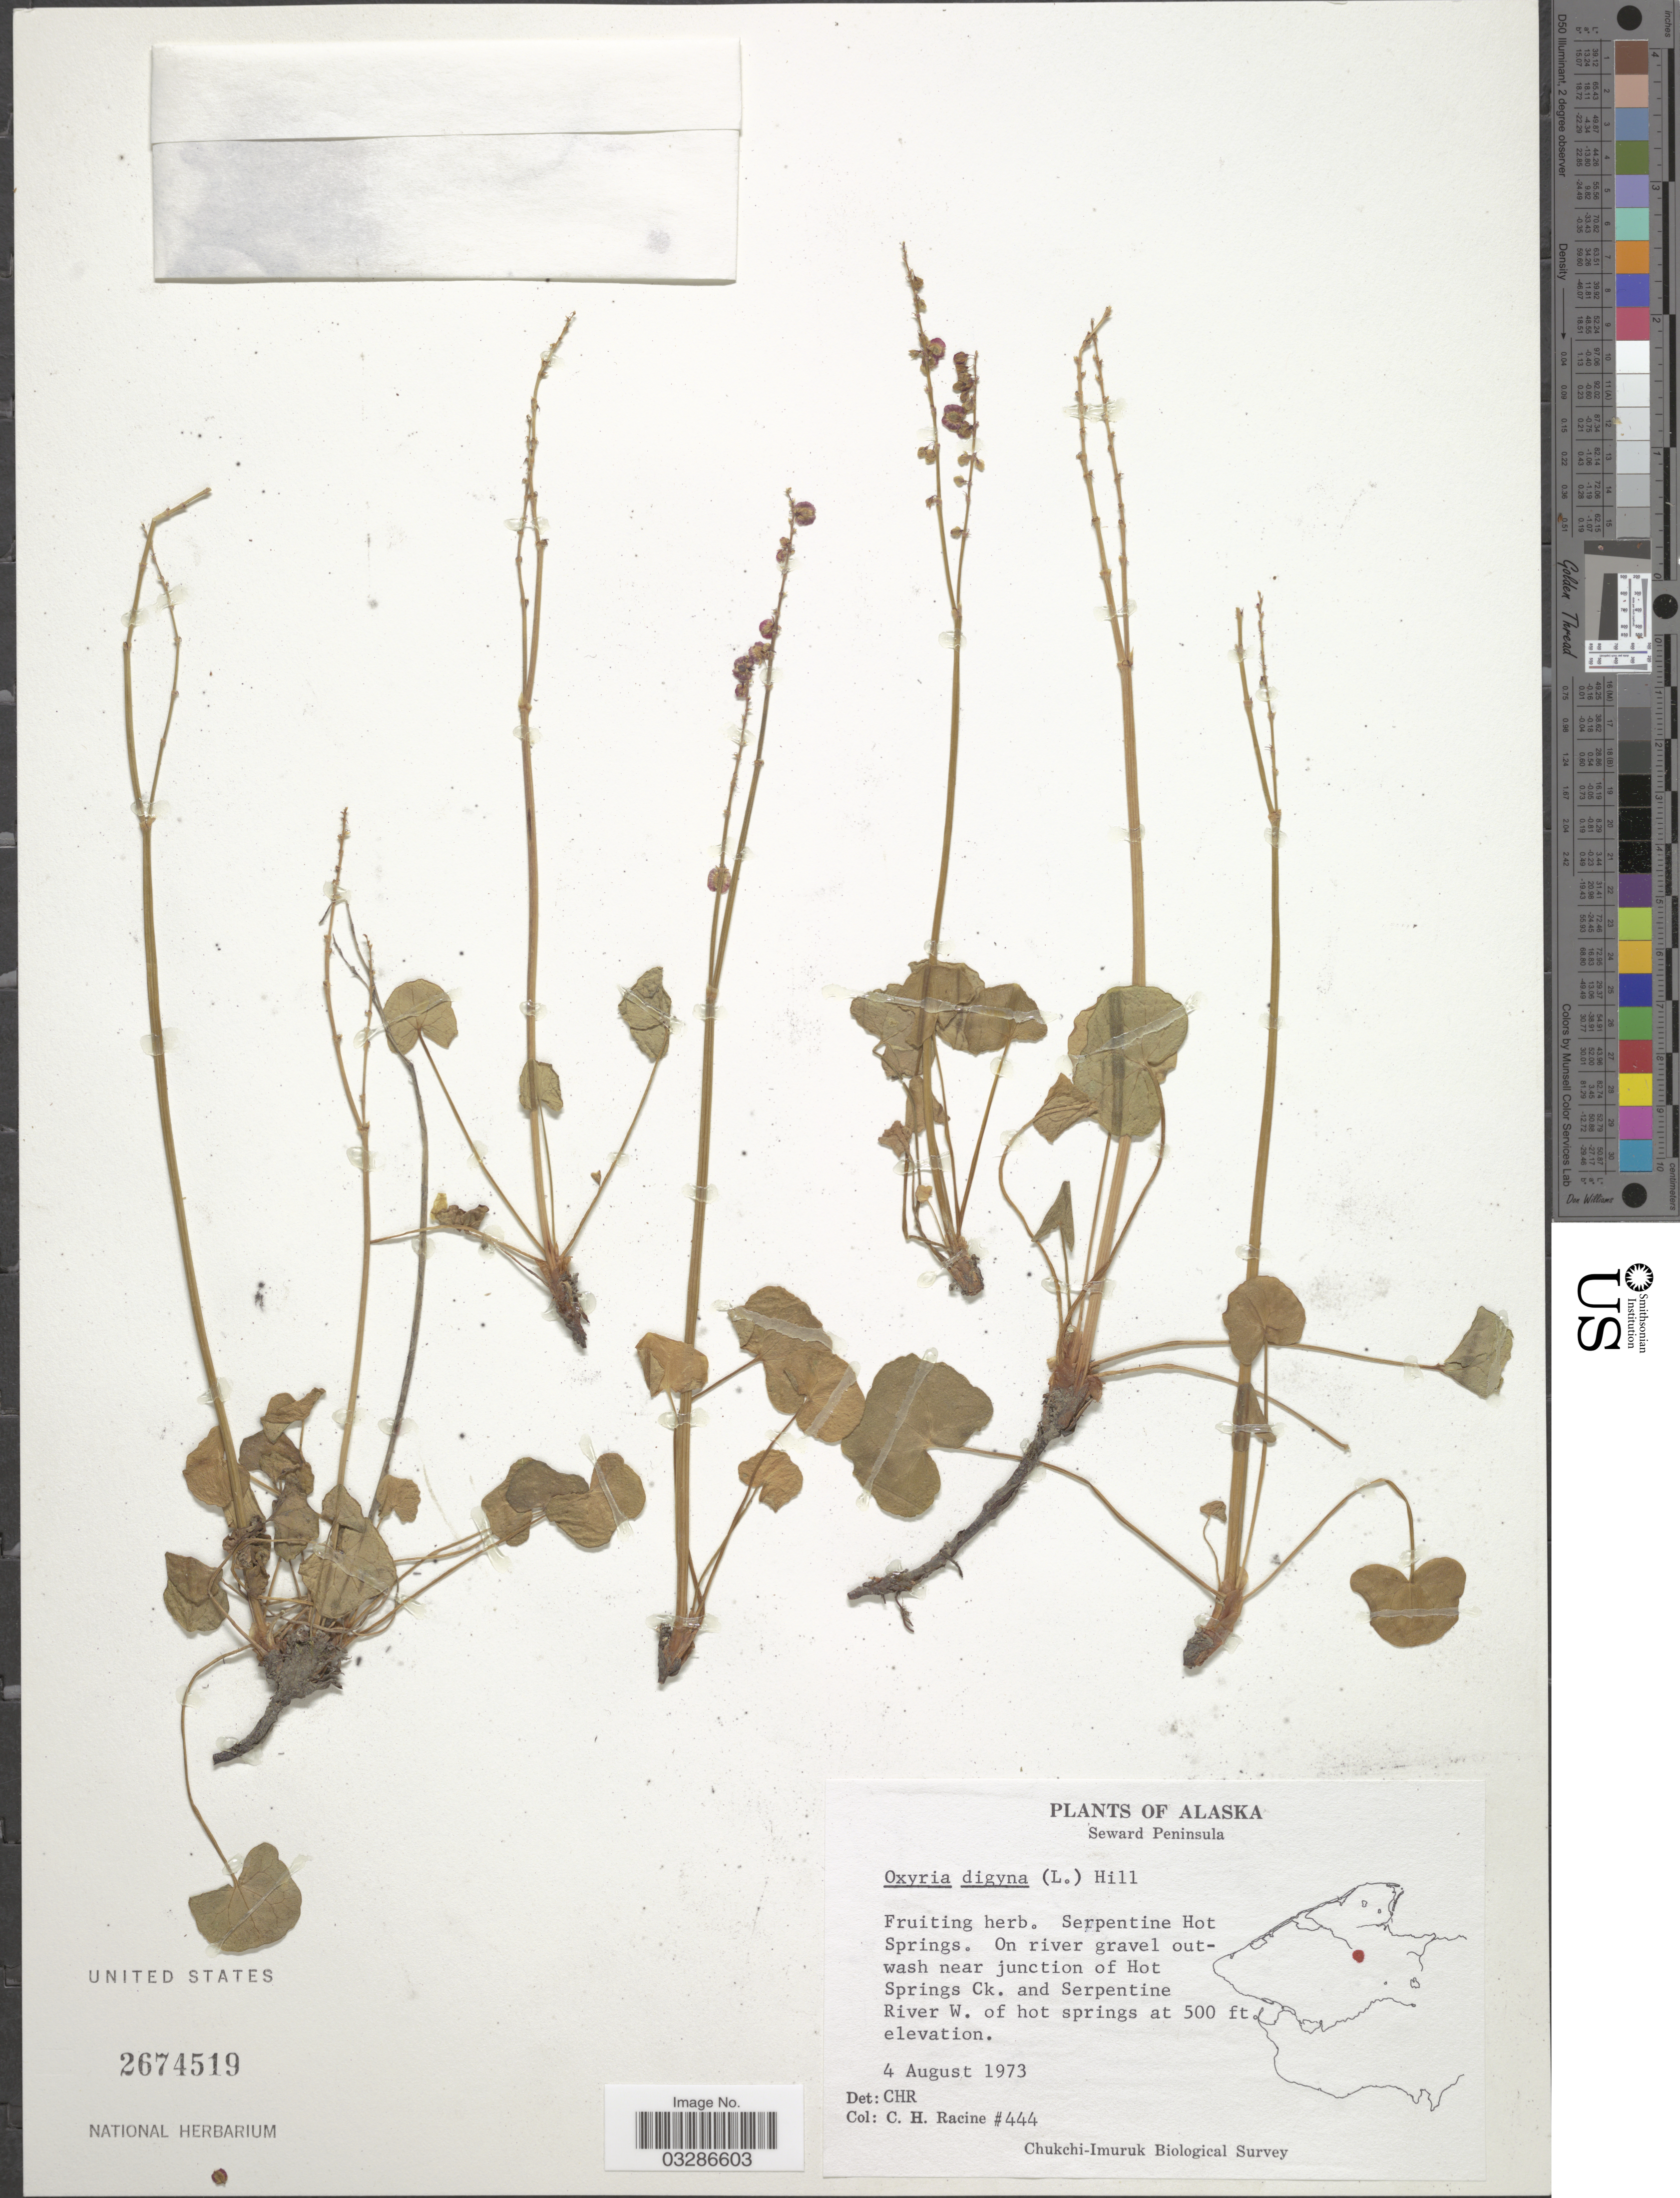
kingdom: Plantae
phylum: Tracheophyta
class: Magnoliopsida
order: Caryophyllales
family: Polygonaceae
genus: Oxyria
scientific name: Oxyria digyna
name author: (L.) Hill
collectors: C. Racine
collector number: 444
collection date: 1973-08-04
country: United States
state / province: Alaska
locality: Seward Peninsula, Serpentine Hot Springs. On river gravel outwash near junction of Hot Springs Ck. and Serpentine River W. of hot springs.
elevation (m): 152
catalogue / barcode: US 2674519